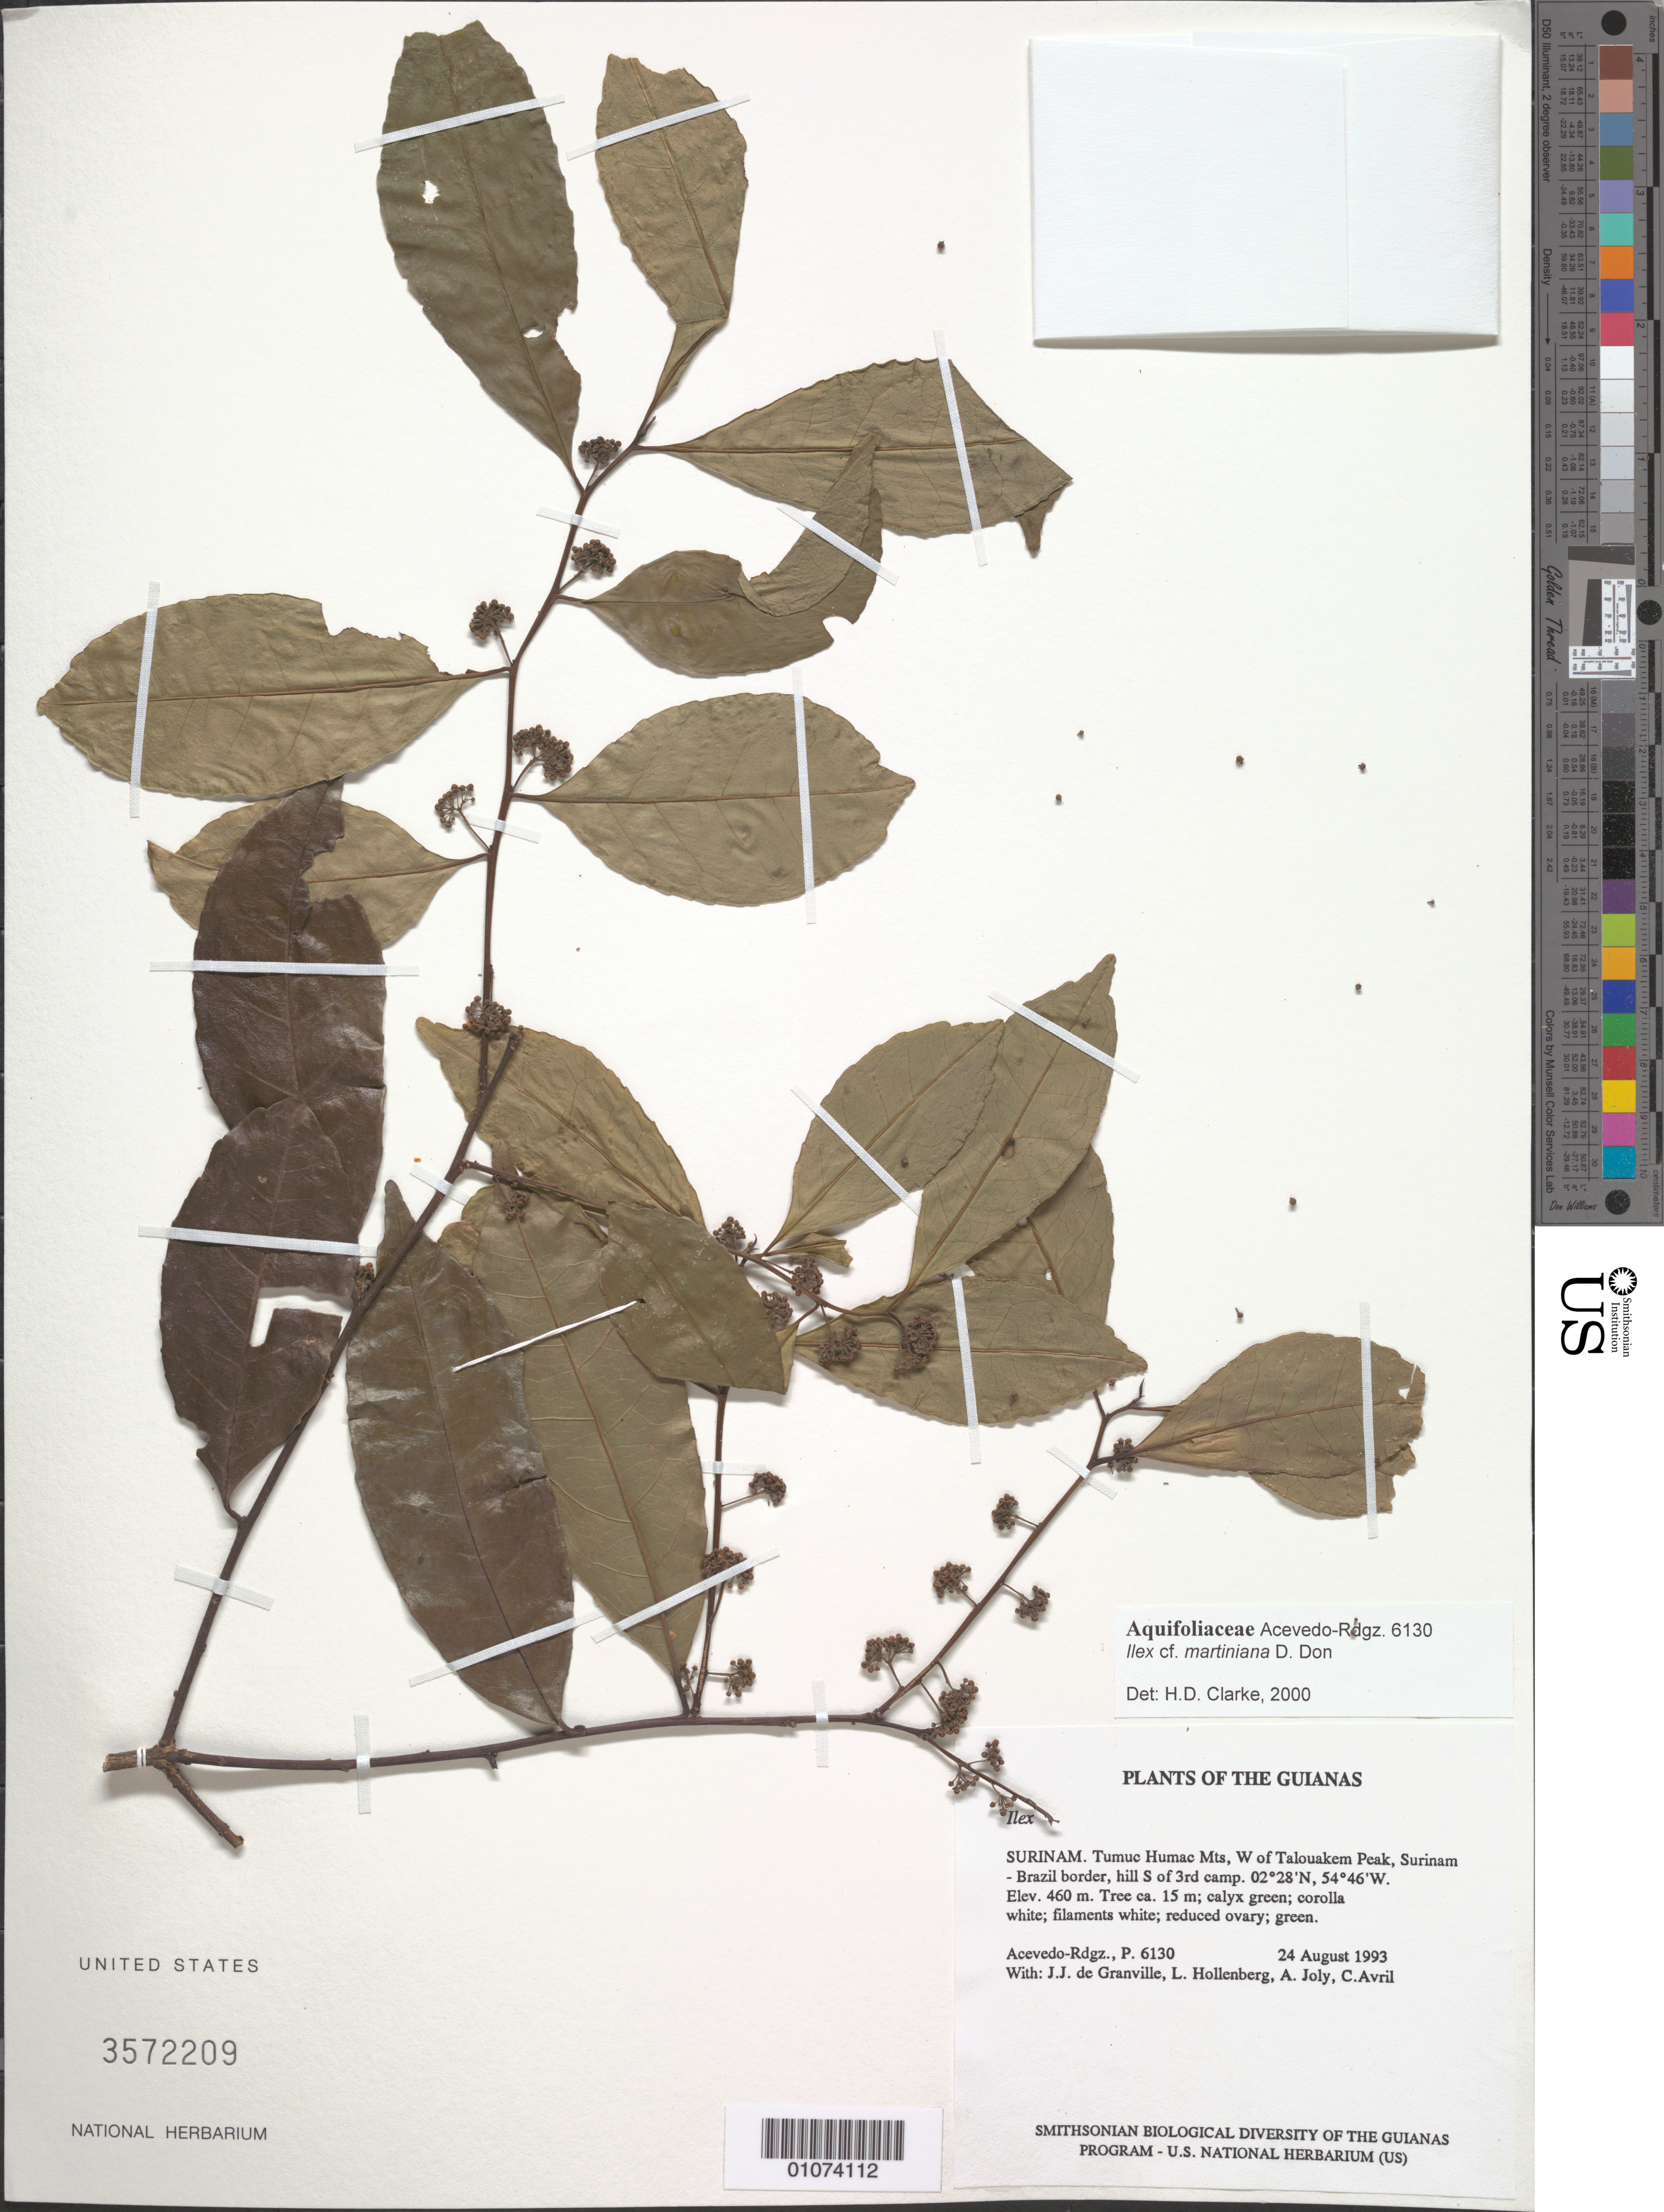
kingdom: Plantae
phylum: Tracheophyta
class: Magnoliopsida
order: Aquifoliales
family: Aquifoliaceae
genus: Ilex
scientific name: Ilex marahuacae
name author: Steyerm.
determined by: Du Pasquier, P.-E.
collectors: P. Acevedo-Rodr. & L. Hollenberg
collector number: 6130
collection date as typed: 24 Aug 1993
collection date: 1993-08-24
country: Suriname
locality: Tumuc Humac Mts, W of Talouakem Peak, Surinam - Brazil border, hill S of 3rd camp.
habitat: Hillside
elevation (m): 460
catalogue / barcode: US 3572209